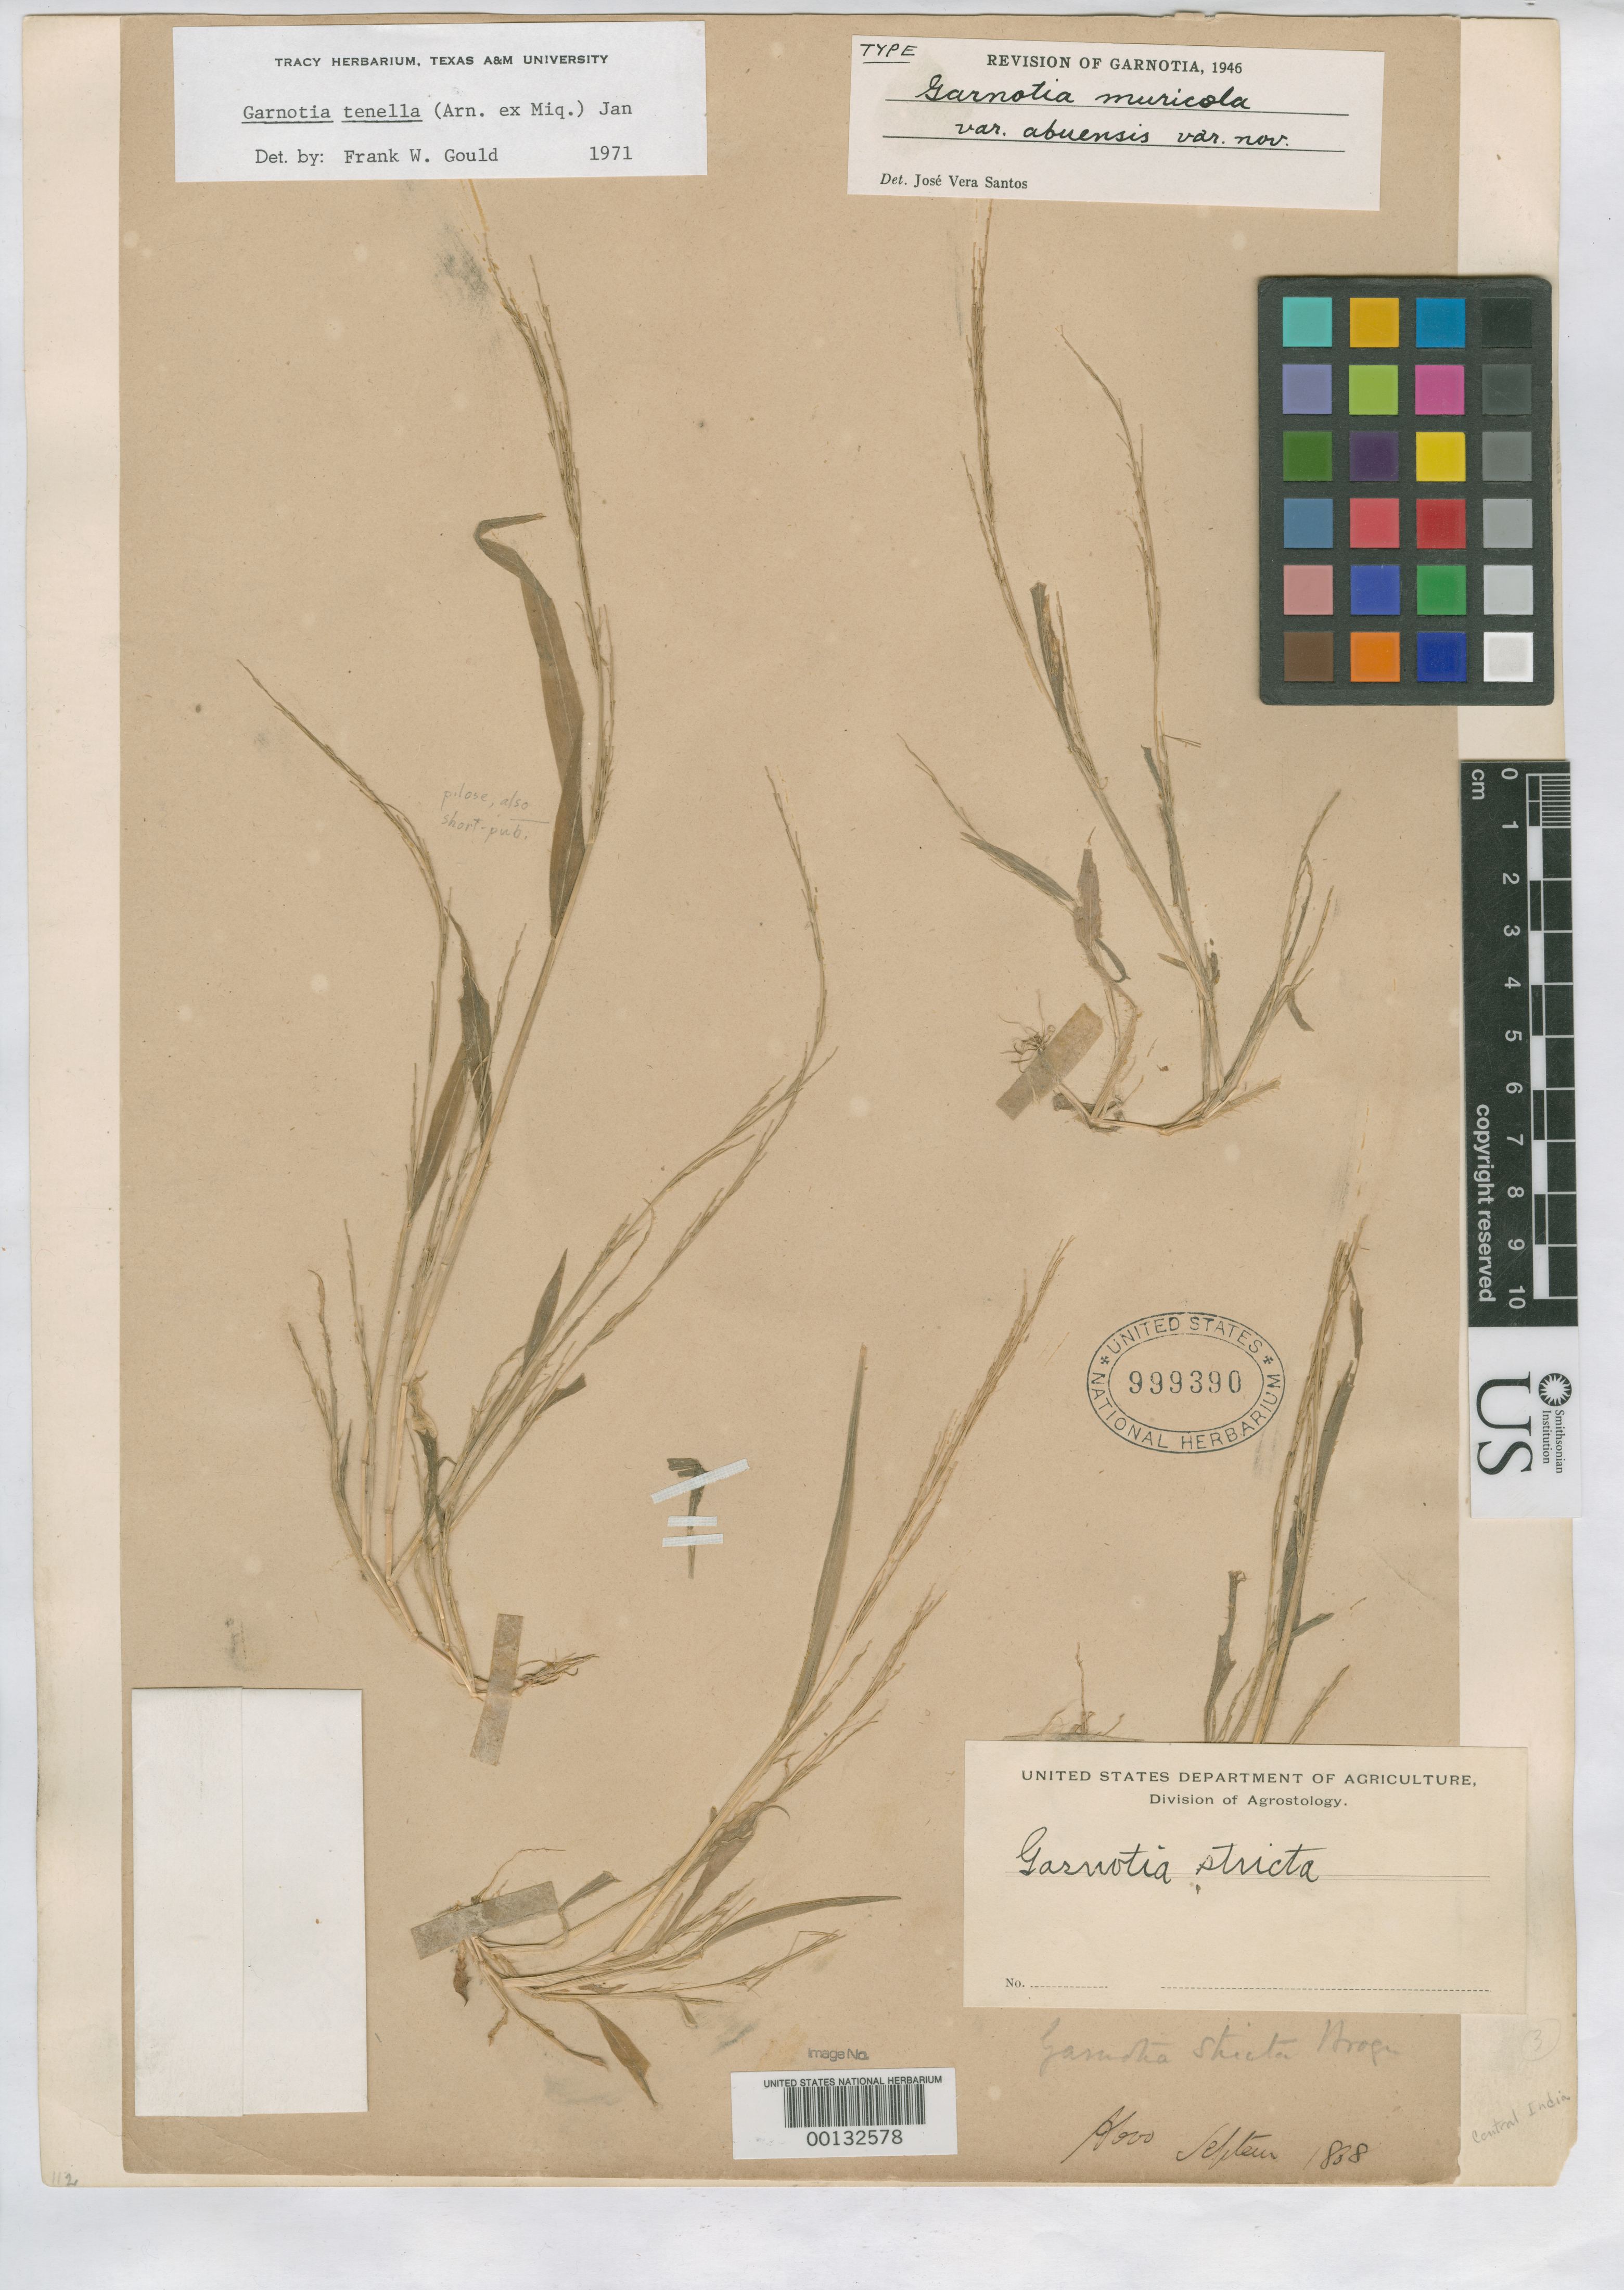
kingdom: Plantae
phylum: Tracheophyta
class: Liliopsida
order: Poales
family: Poaceae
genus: Garnotia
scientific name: Garnotia muricola var. abuensis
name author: Santos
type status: Holotype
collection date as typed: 1808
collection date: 1808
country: India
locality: "Aboo", Sirohi, Rajputana Region.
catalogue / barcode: US 999390